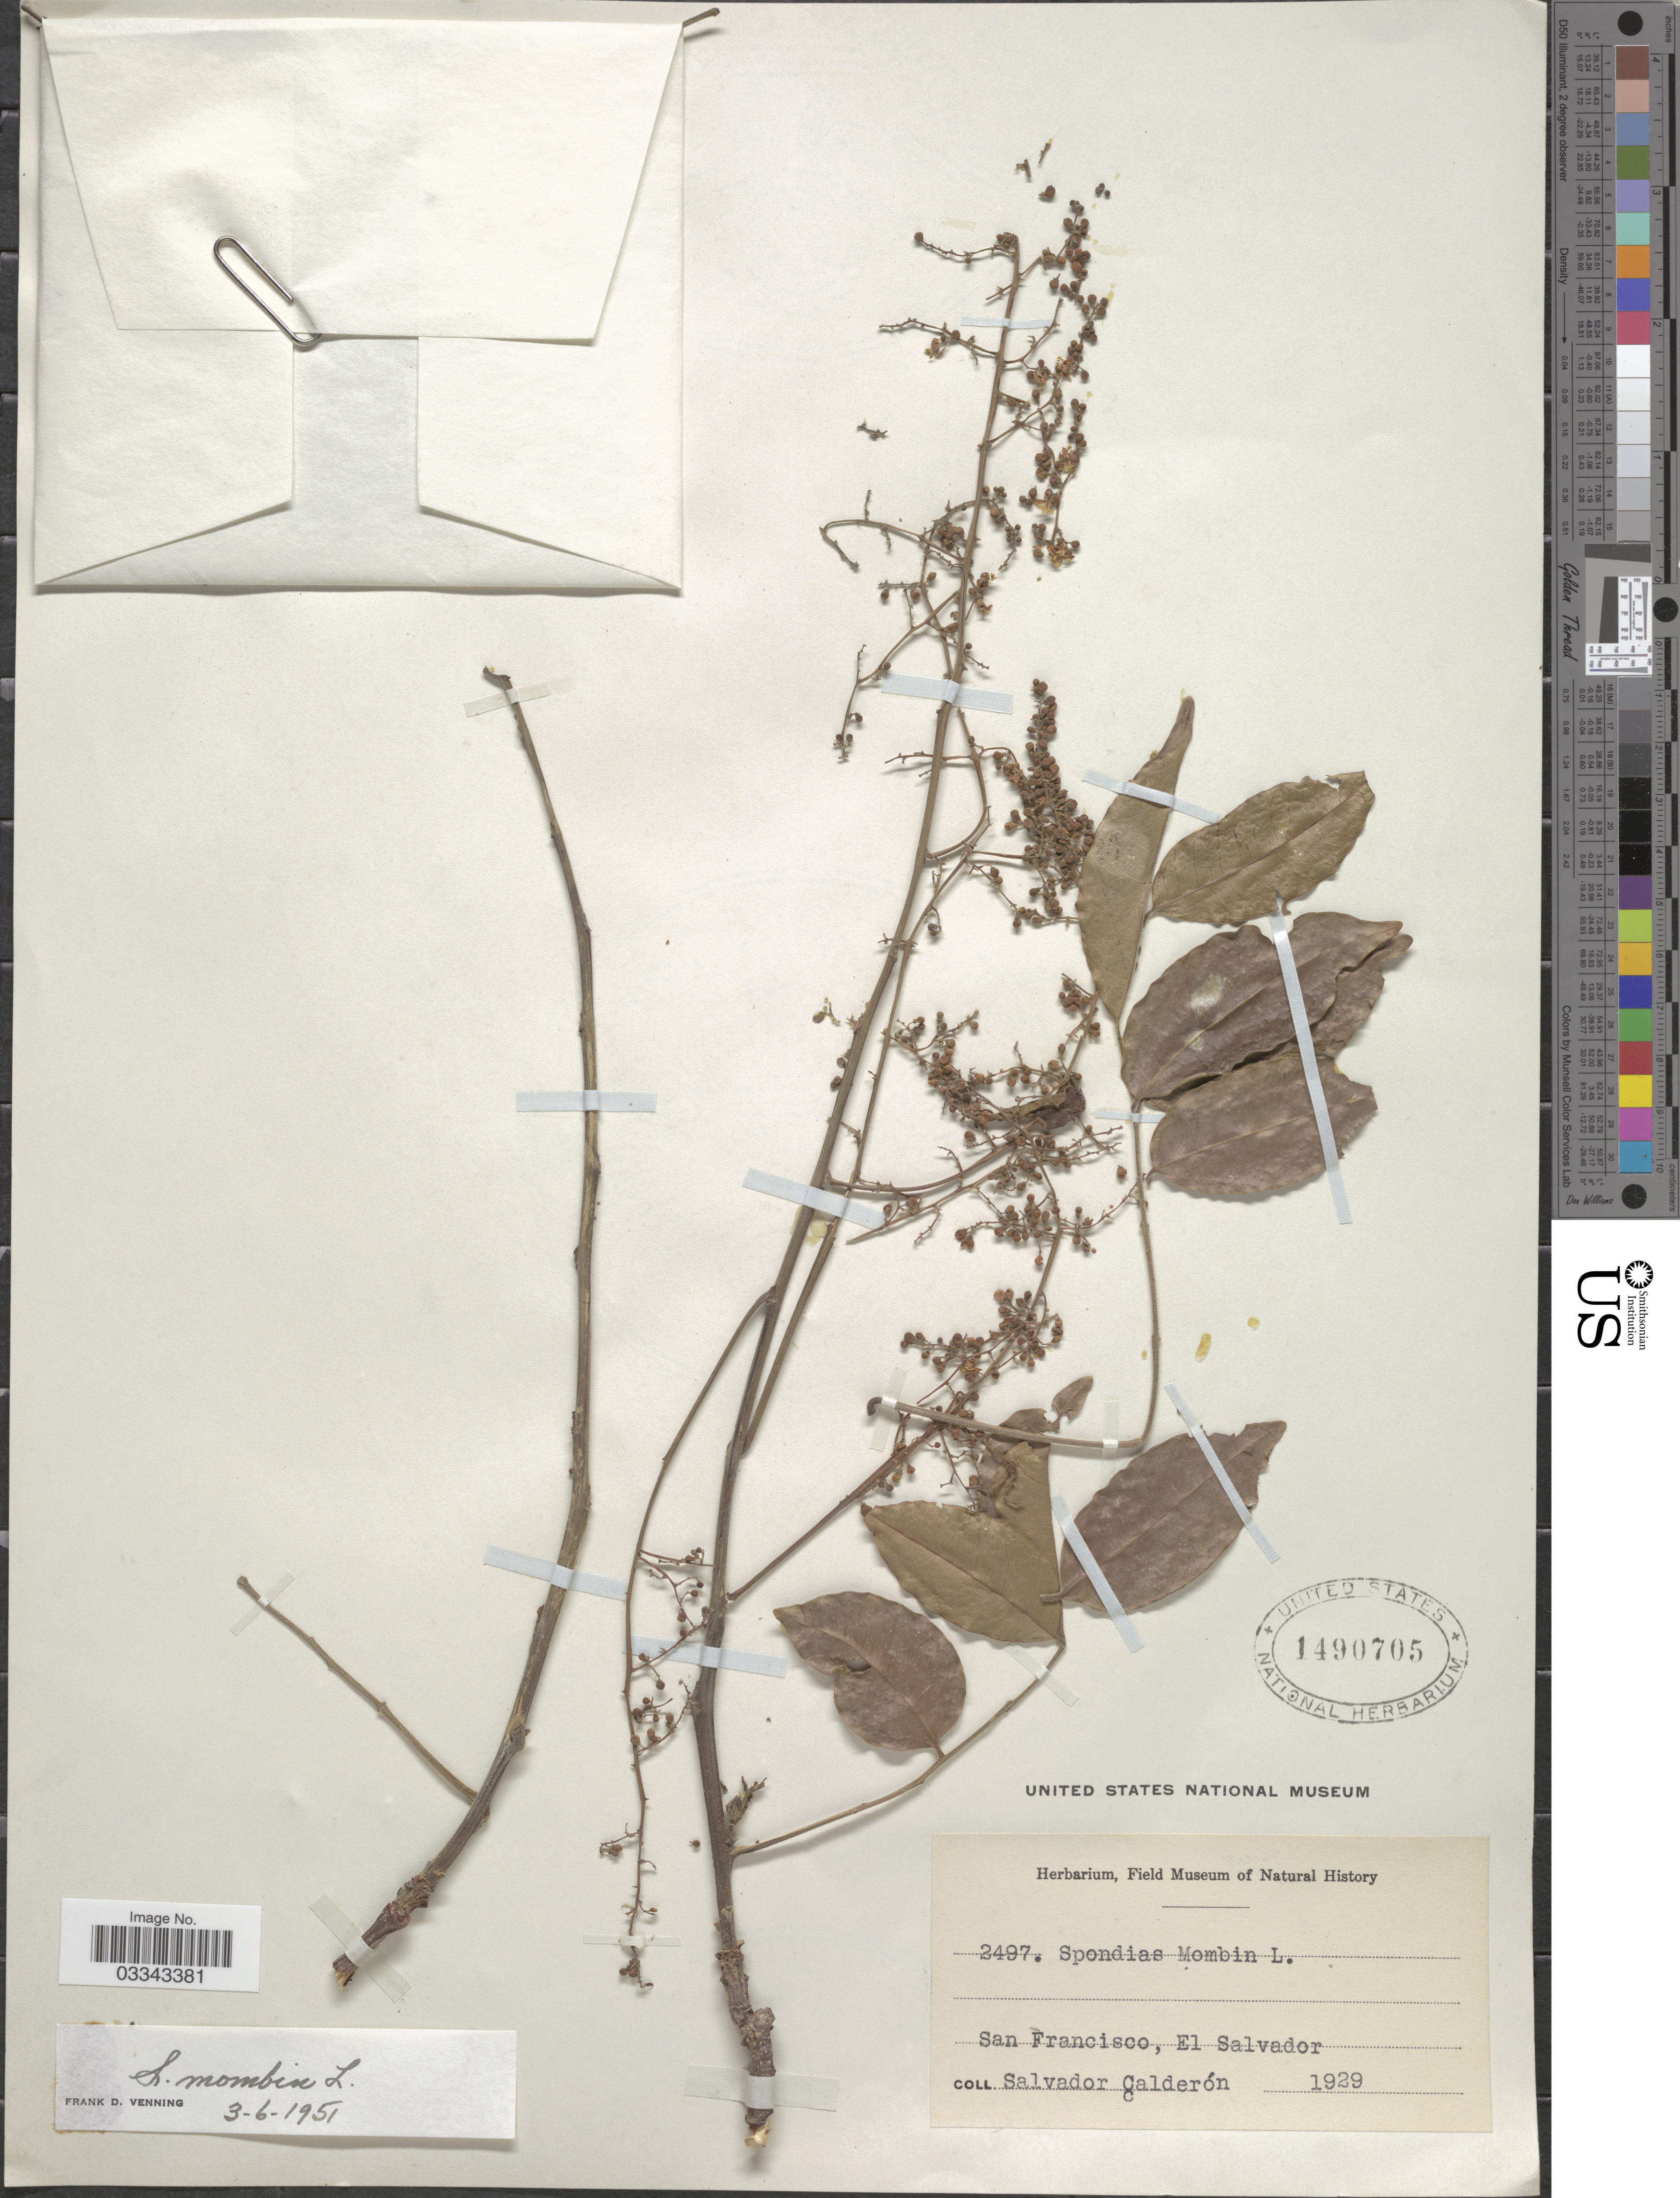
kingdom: Plantae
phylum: Tracheophyta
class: Magnoliopsida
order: Sapindales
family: Anacardiaceae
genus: Spondias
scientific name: Spondias mombin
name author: L.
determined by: Mitchell, John D.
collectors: S. Calderón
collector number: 2497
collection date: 1929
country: El Salvador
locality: San Francisco.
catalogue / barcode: US 1490705